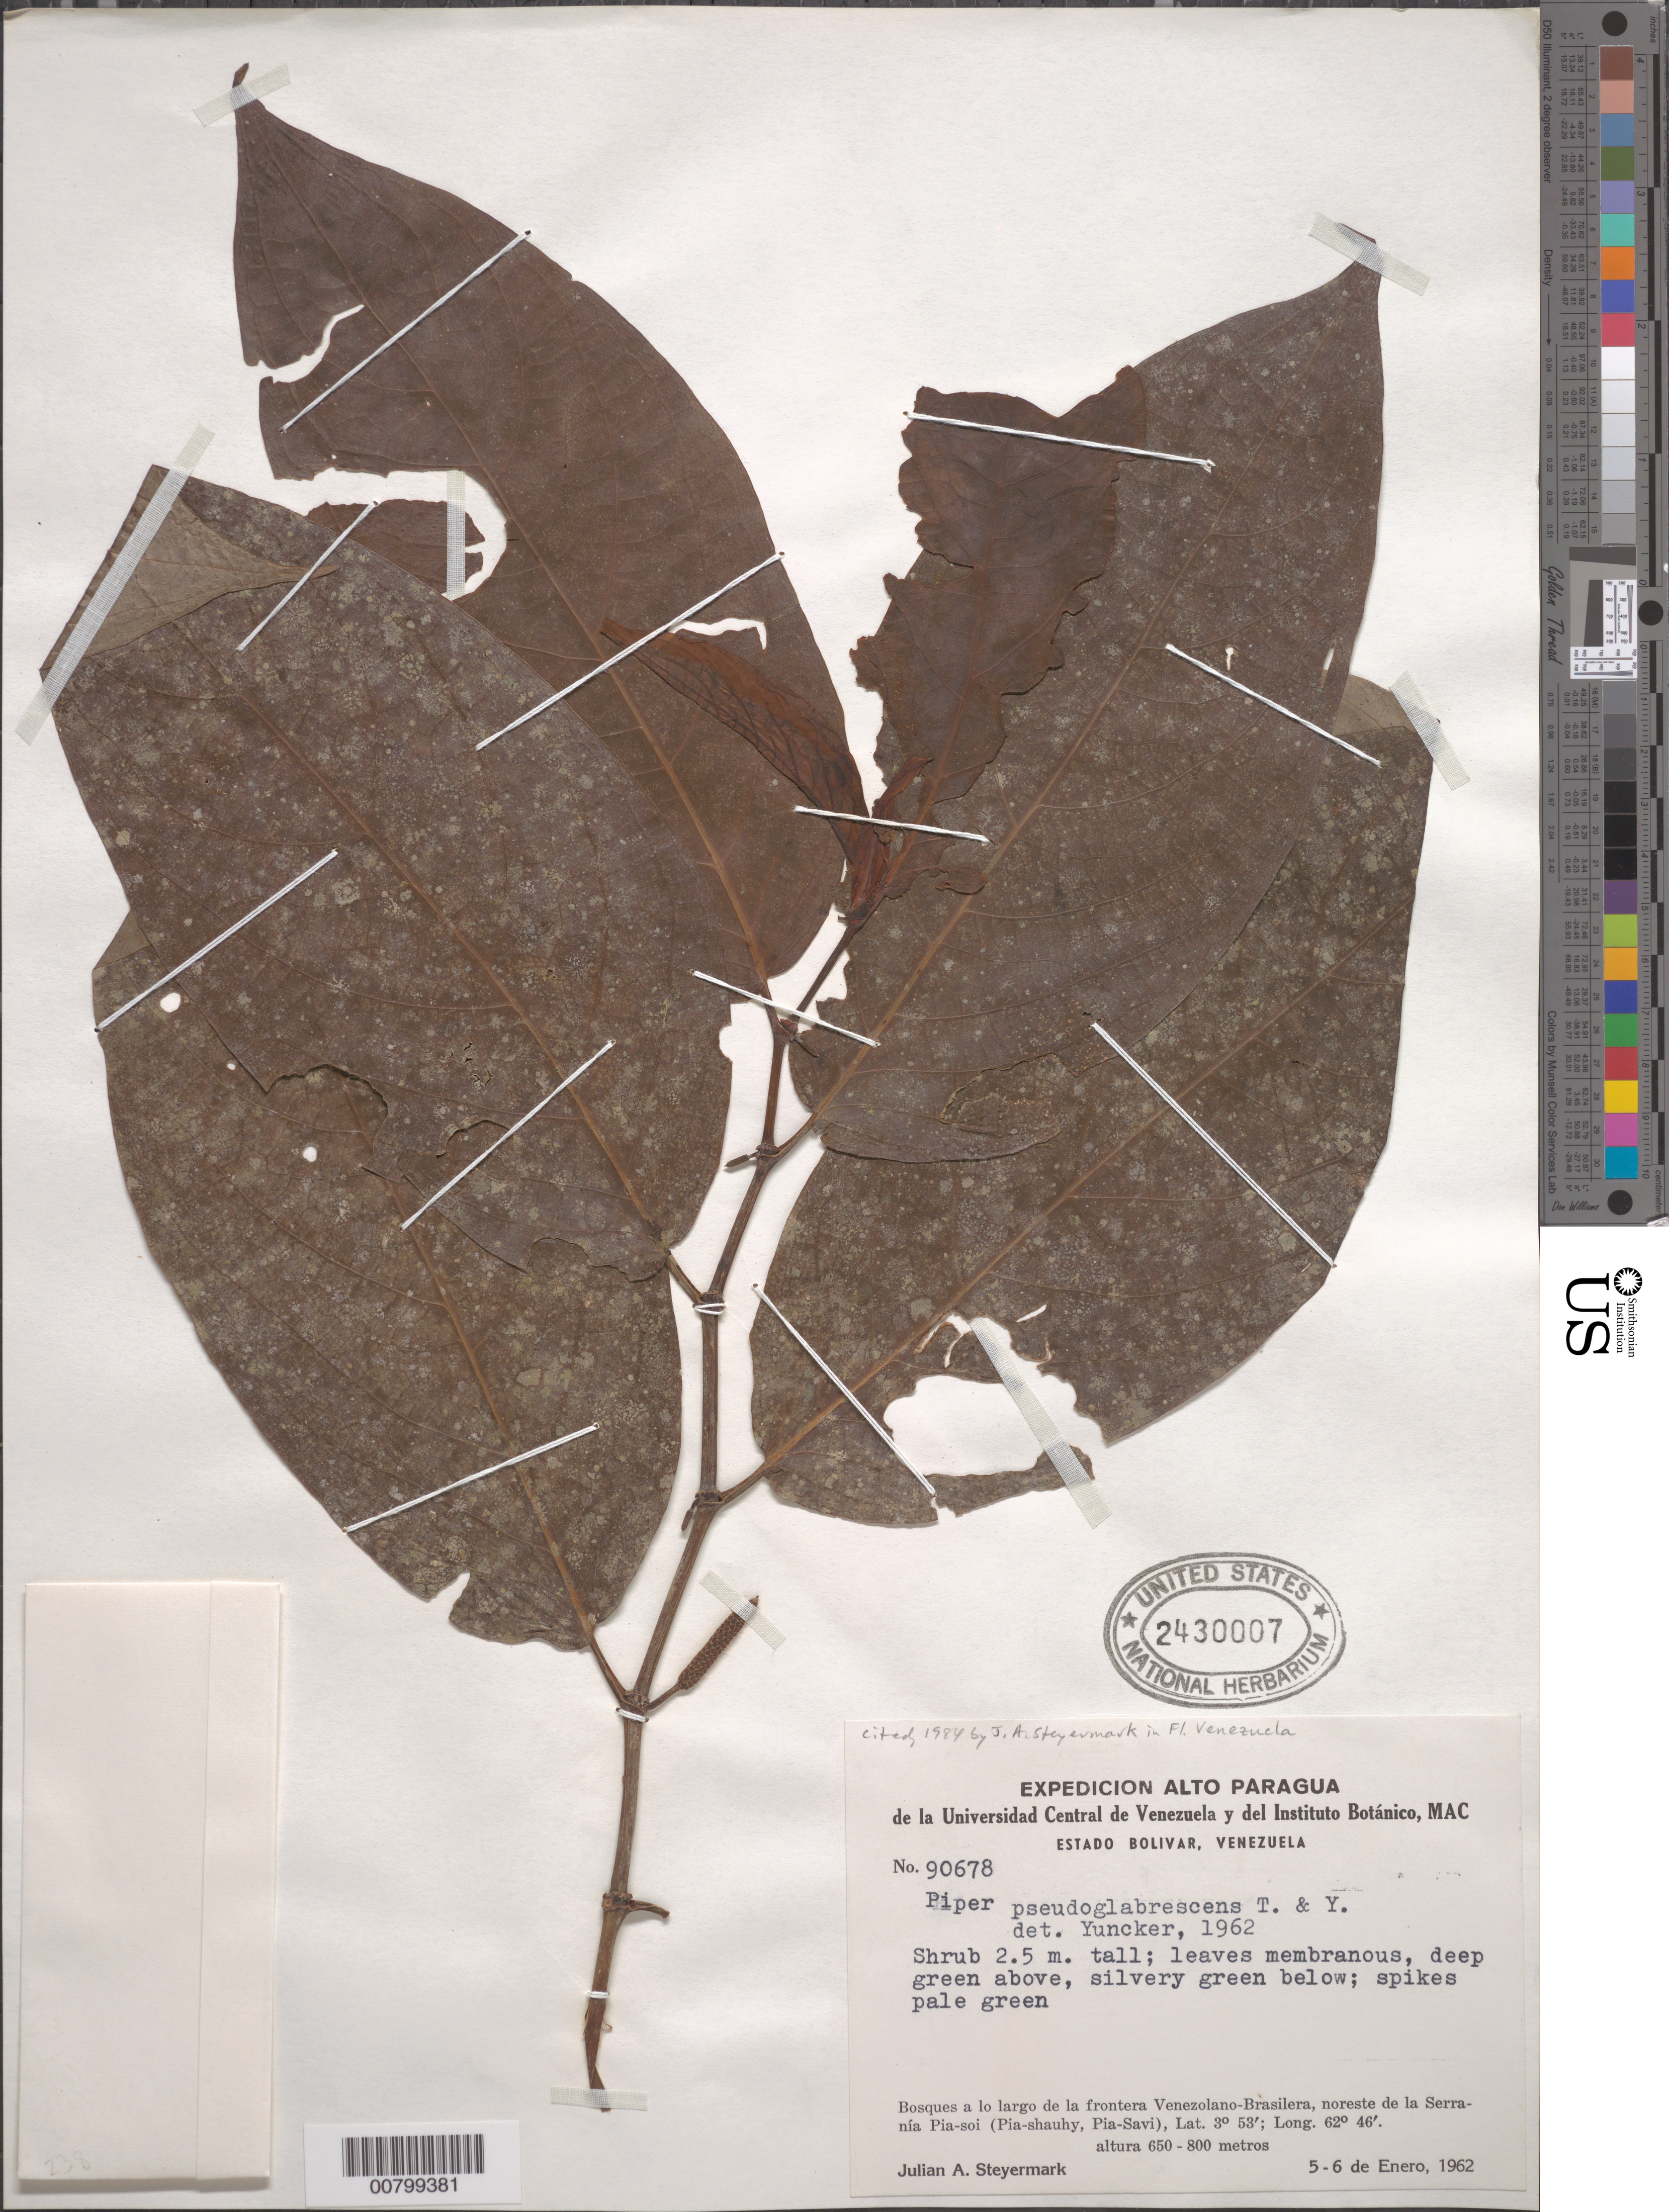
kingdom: Plantae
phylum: Tracheophyta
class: Magnoliopsida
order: Piperales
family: Piperaceae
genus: Piper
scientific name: Piper pseudoglabrescens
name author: Trel. & Yunck.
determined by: Steyermark, Julian A., (VEN)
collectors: J. Steyermark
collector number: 90678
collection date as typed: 5-Jan-62 to 6-Jan-62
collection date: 1962-01-05/1962-01-06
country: Venezuela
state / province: Bolívar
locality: Serranía Pia-soi, NE of; on Venezuela-Brazil border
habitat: Forest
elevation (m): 650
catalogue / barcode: US 2430007